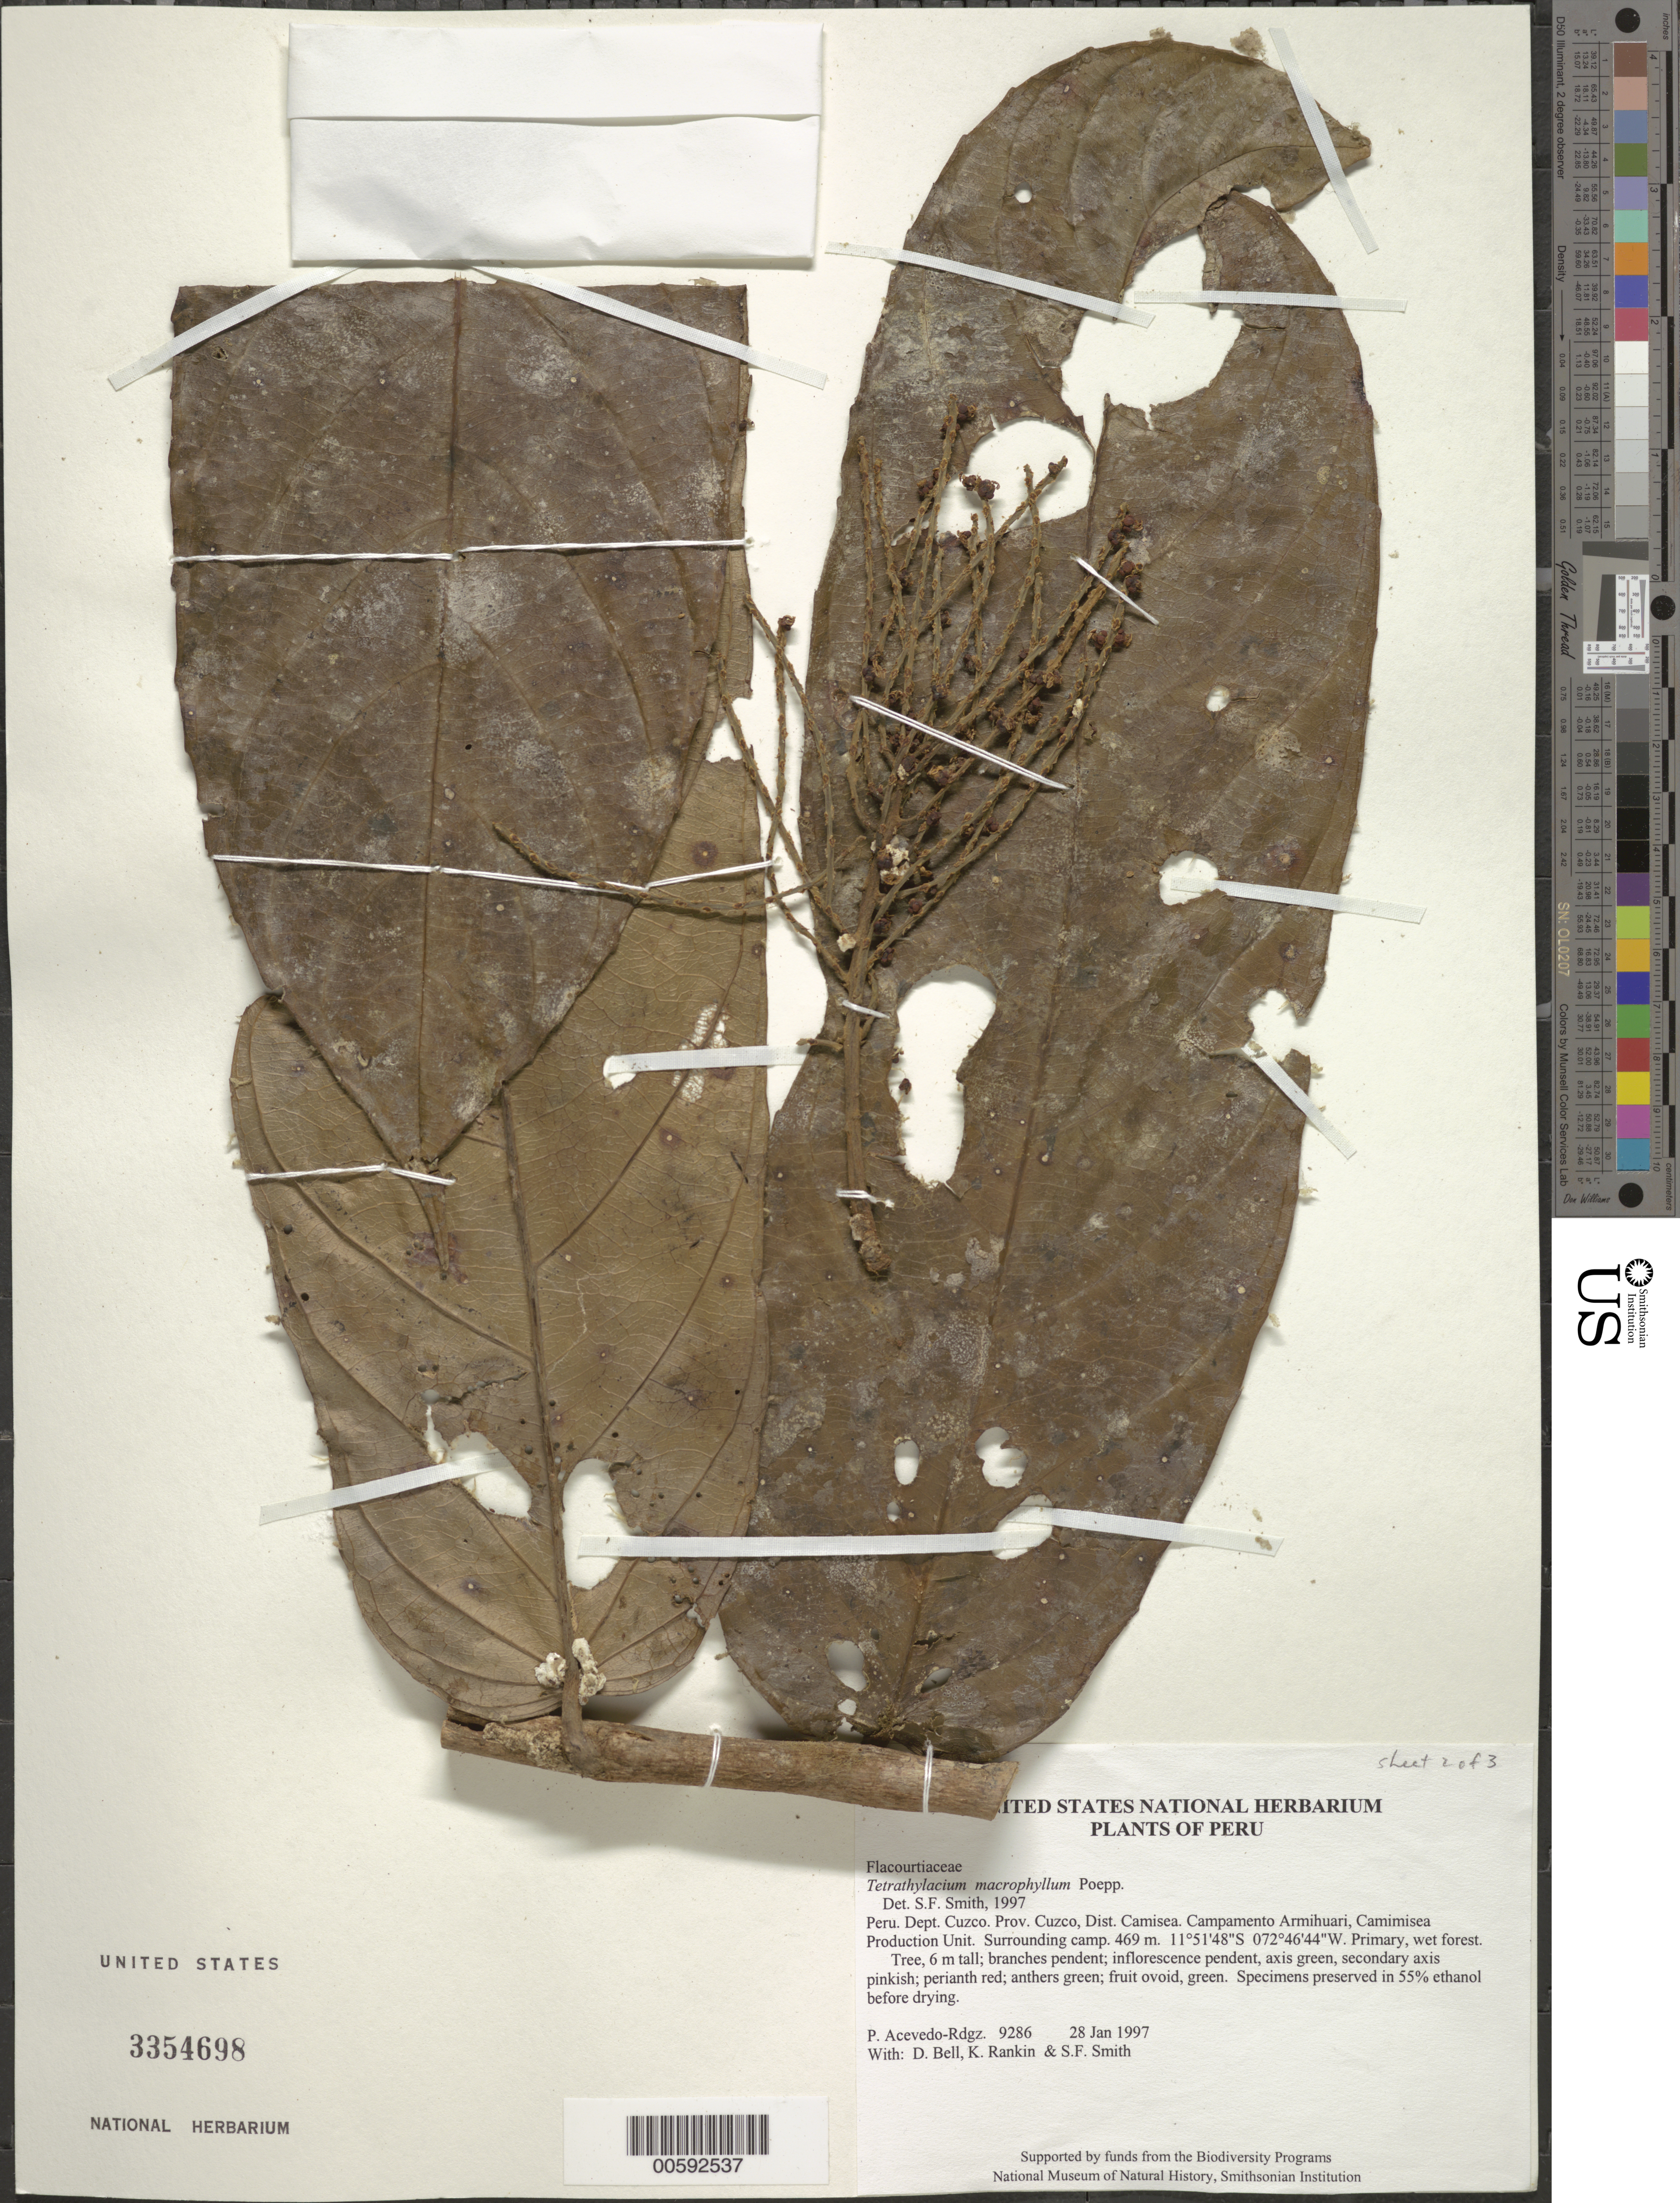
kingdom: Plantae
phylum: Tracheophyta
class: Magnoliopsida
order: Malpighiales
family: Salicaceae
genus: Tetrathylacium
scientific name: Tetrathylacium macrophyllum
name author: Poepp.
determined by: Smith, Stephen F., (US), NMNH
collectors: P. Acevedo-Rodr., D. A. Bell, K. B. Rankin & S.F. Smith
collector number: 9286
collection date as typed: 28 Jan 1997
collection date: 1997-01-28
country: Peru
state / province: Cusco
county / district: Cusco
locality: Districto Camisea, Campamento Armihuari, Camimisea Production Unit. Surrounding camp.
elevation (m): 469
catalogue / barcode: US 3354698